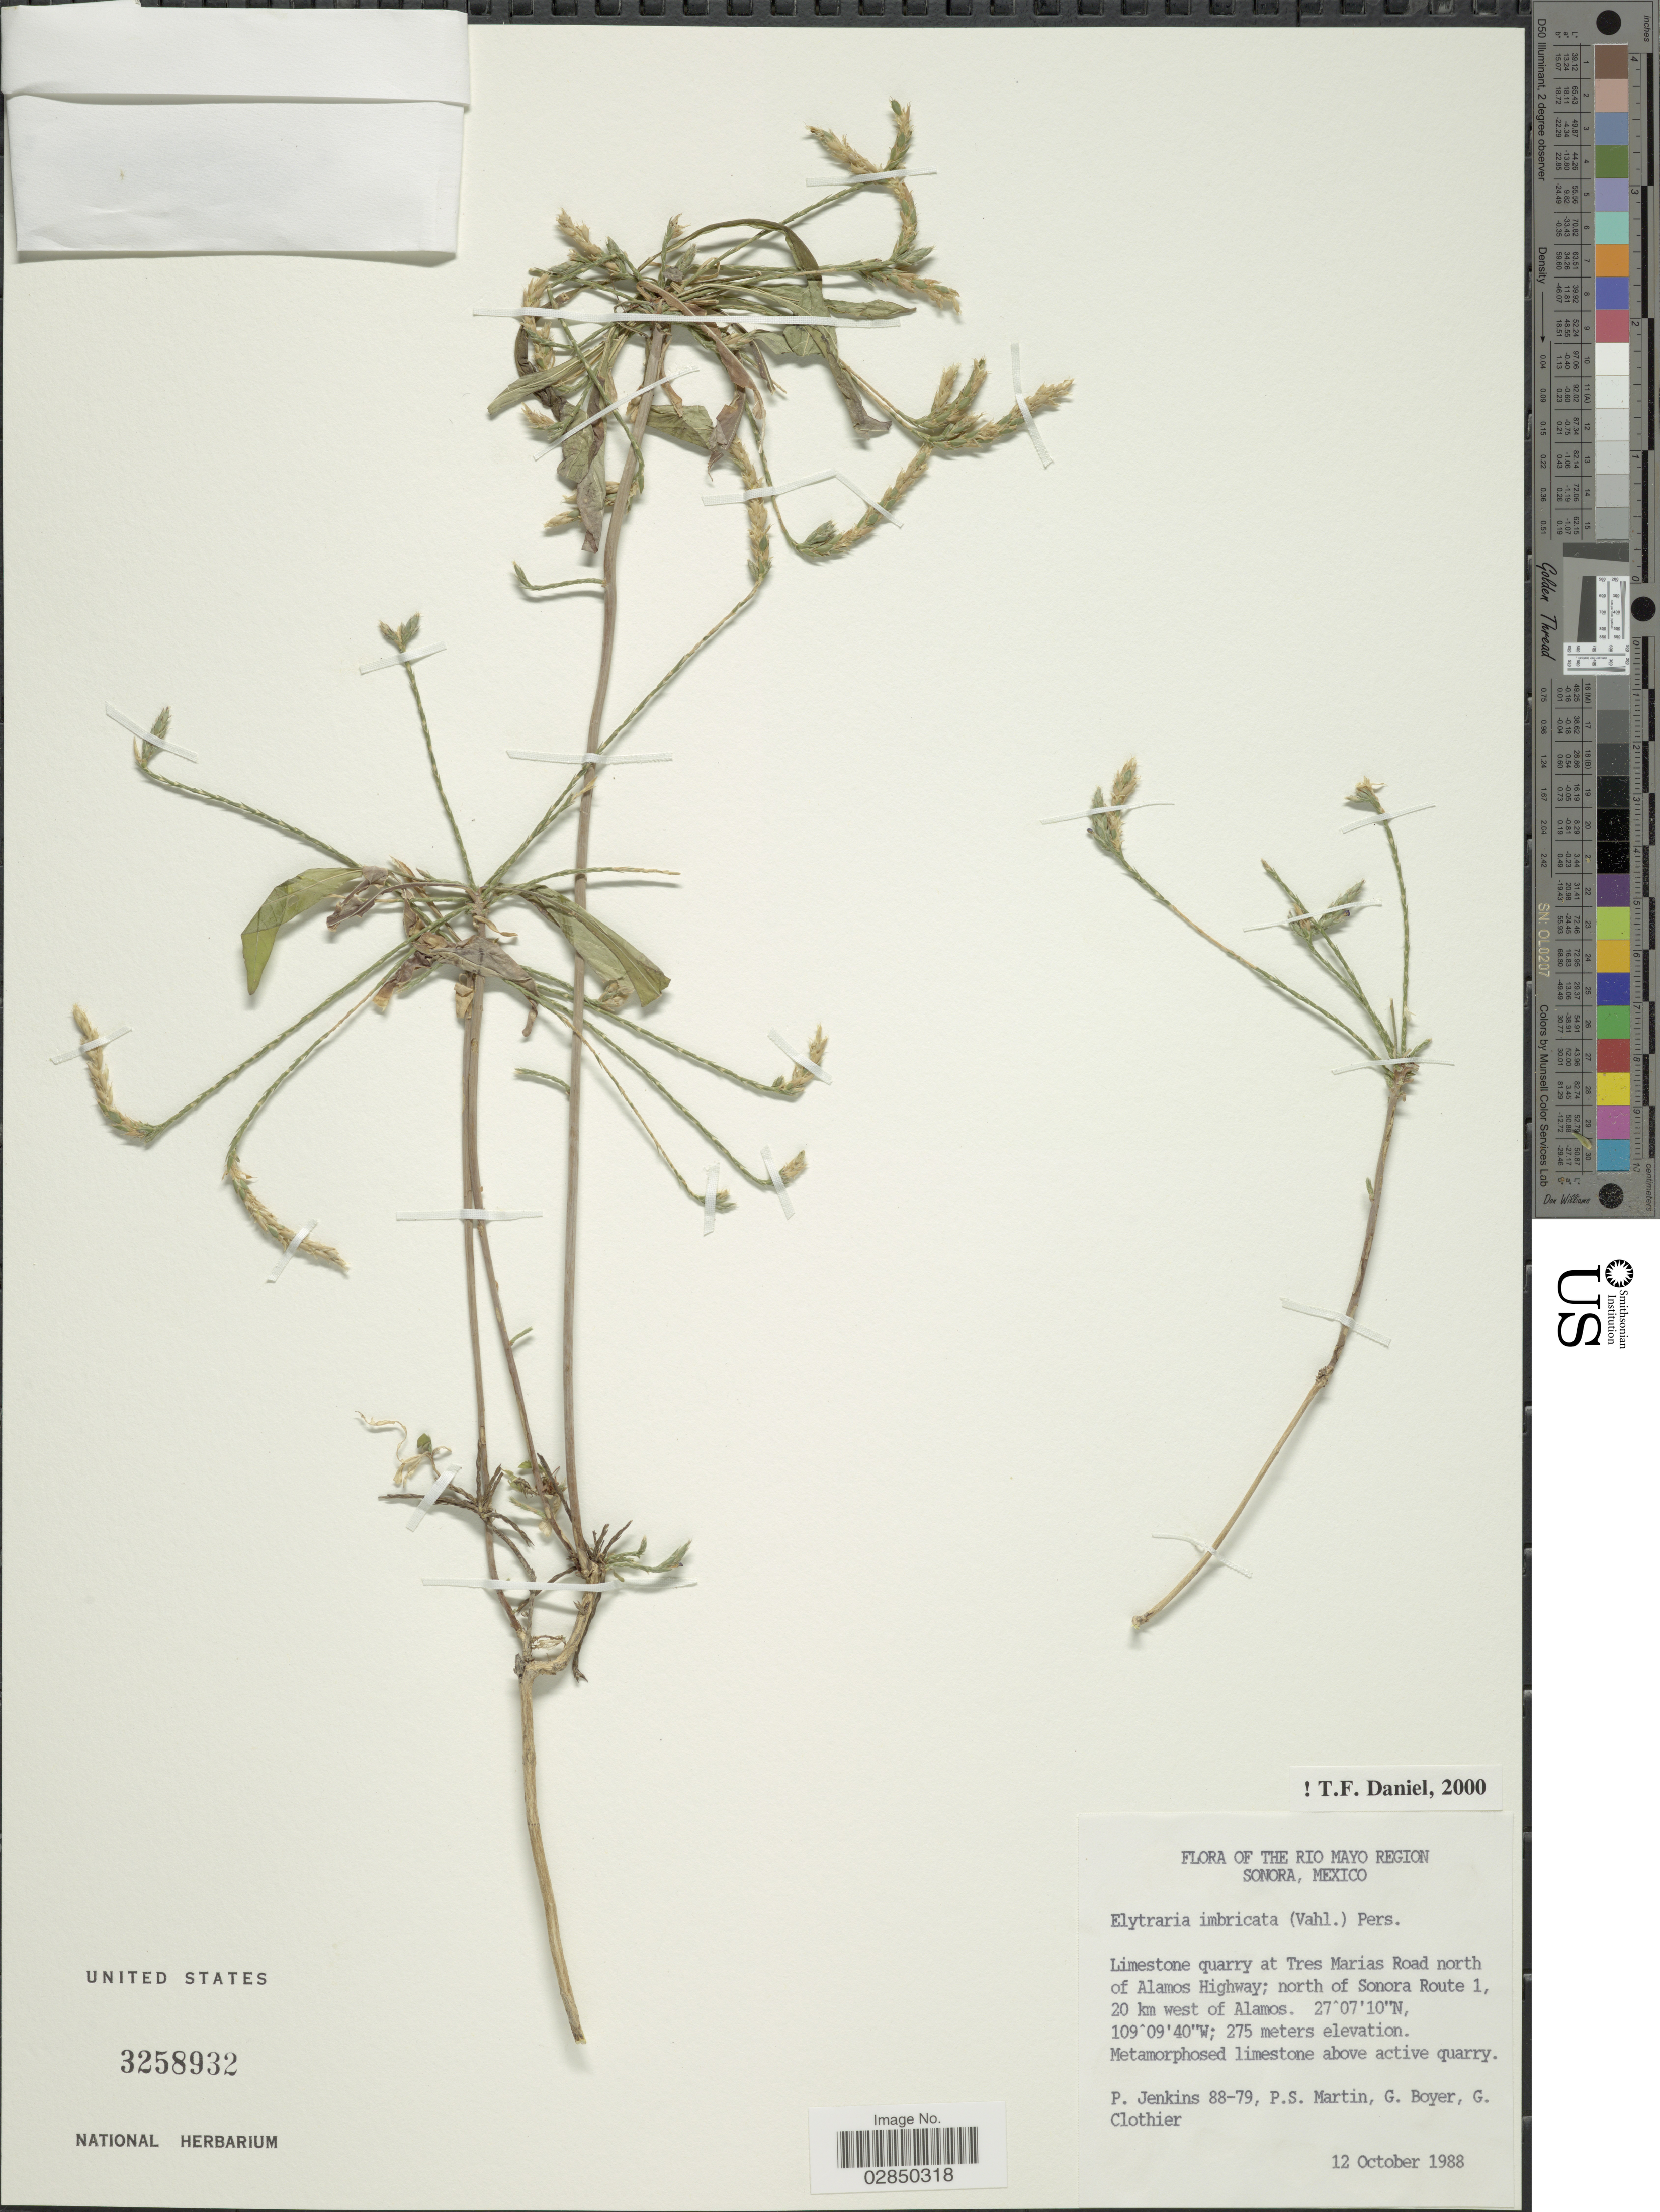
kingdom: Plantae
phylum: Tracheophyta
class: Magnoliopsida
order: Lamiales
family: Acanthaceae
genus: Elytraria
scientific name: Elytraria imbricata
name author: (Vahl) Pers.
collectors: P. Jenkins, P. S. Martin, G. Boyer & G. Clothier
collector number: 88-79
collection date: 1988-10-12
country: Mexico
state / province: Sonora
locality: The Rio Mayo Region. Limestone quarry at Tres Marias Road north of Alamos Highway; north of Sonora Route 1, 20 km west of Alamos.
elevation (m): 275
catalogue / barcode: US 3258932